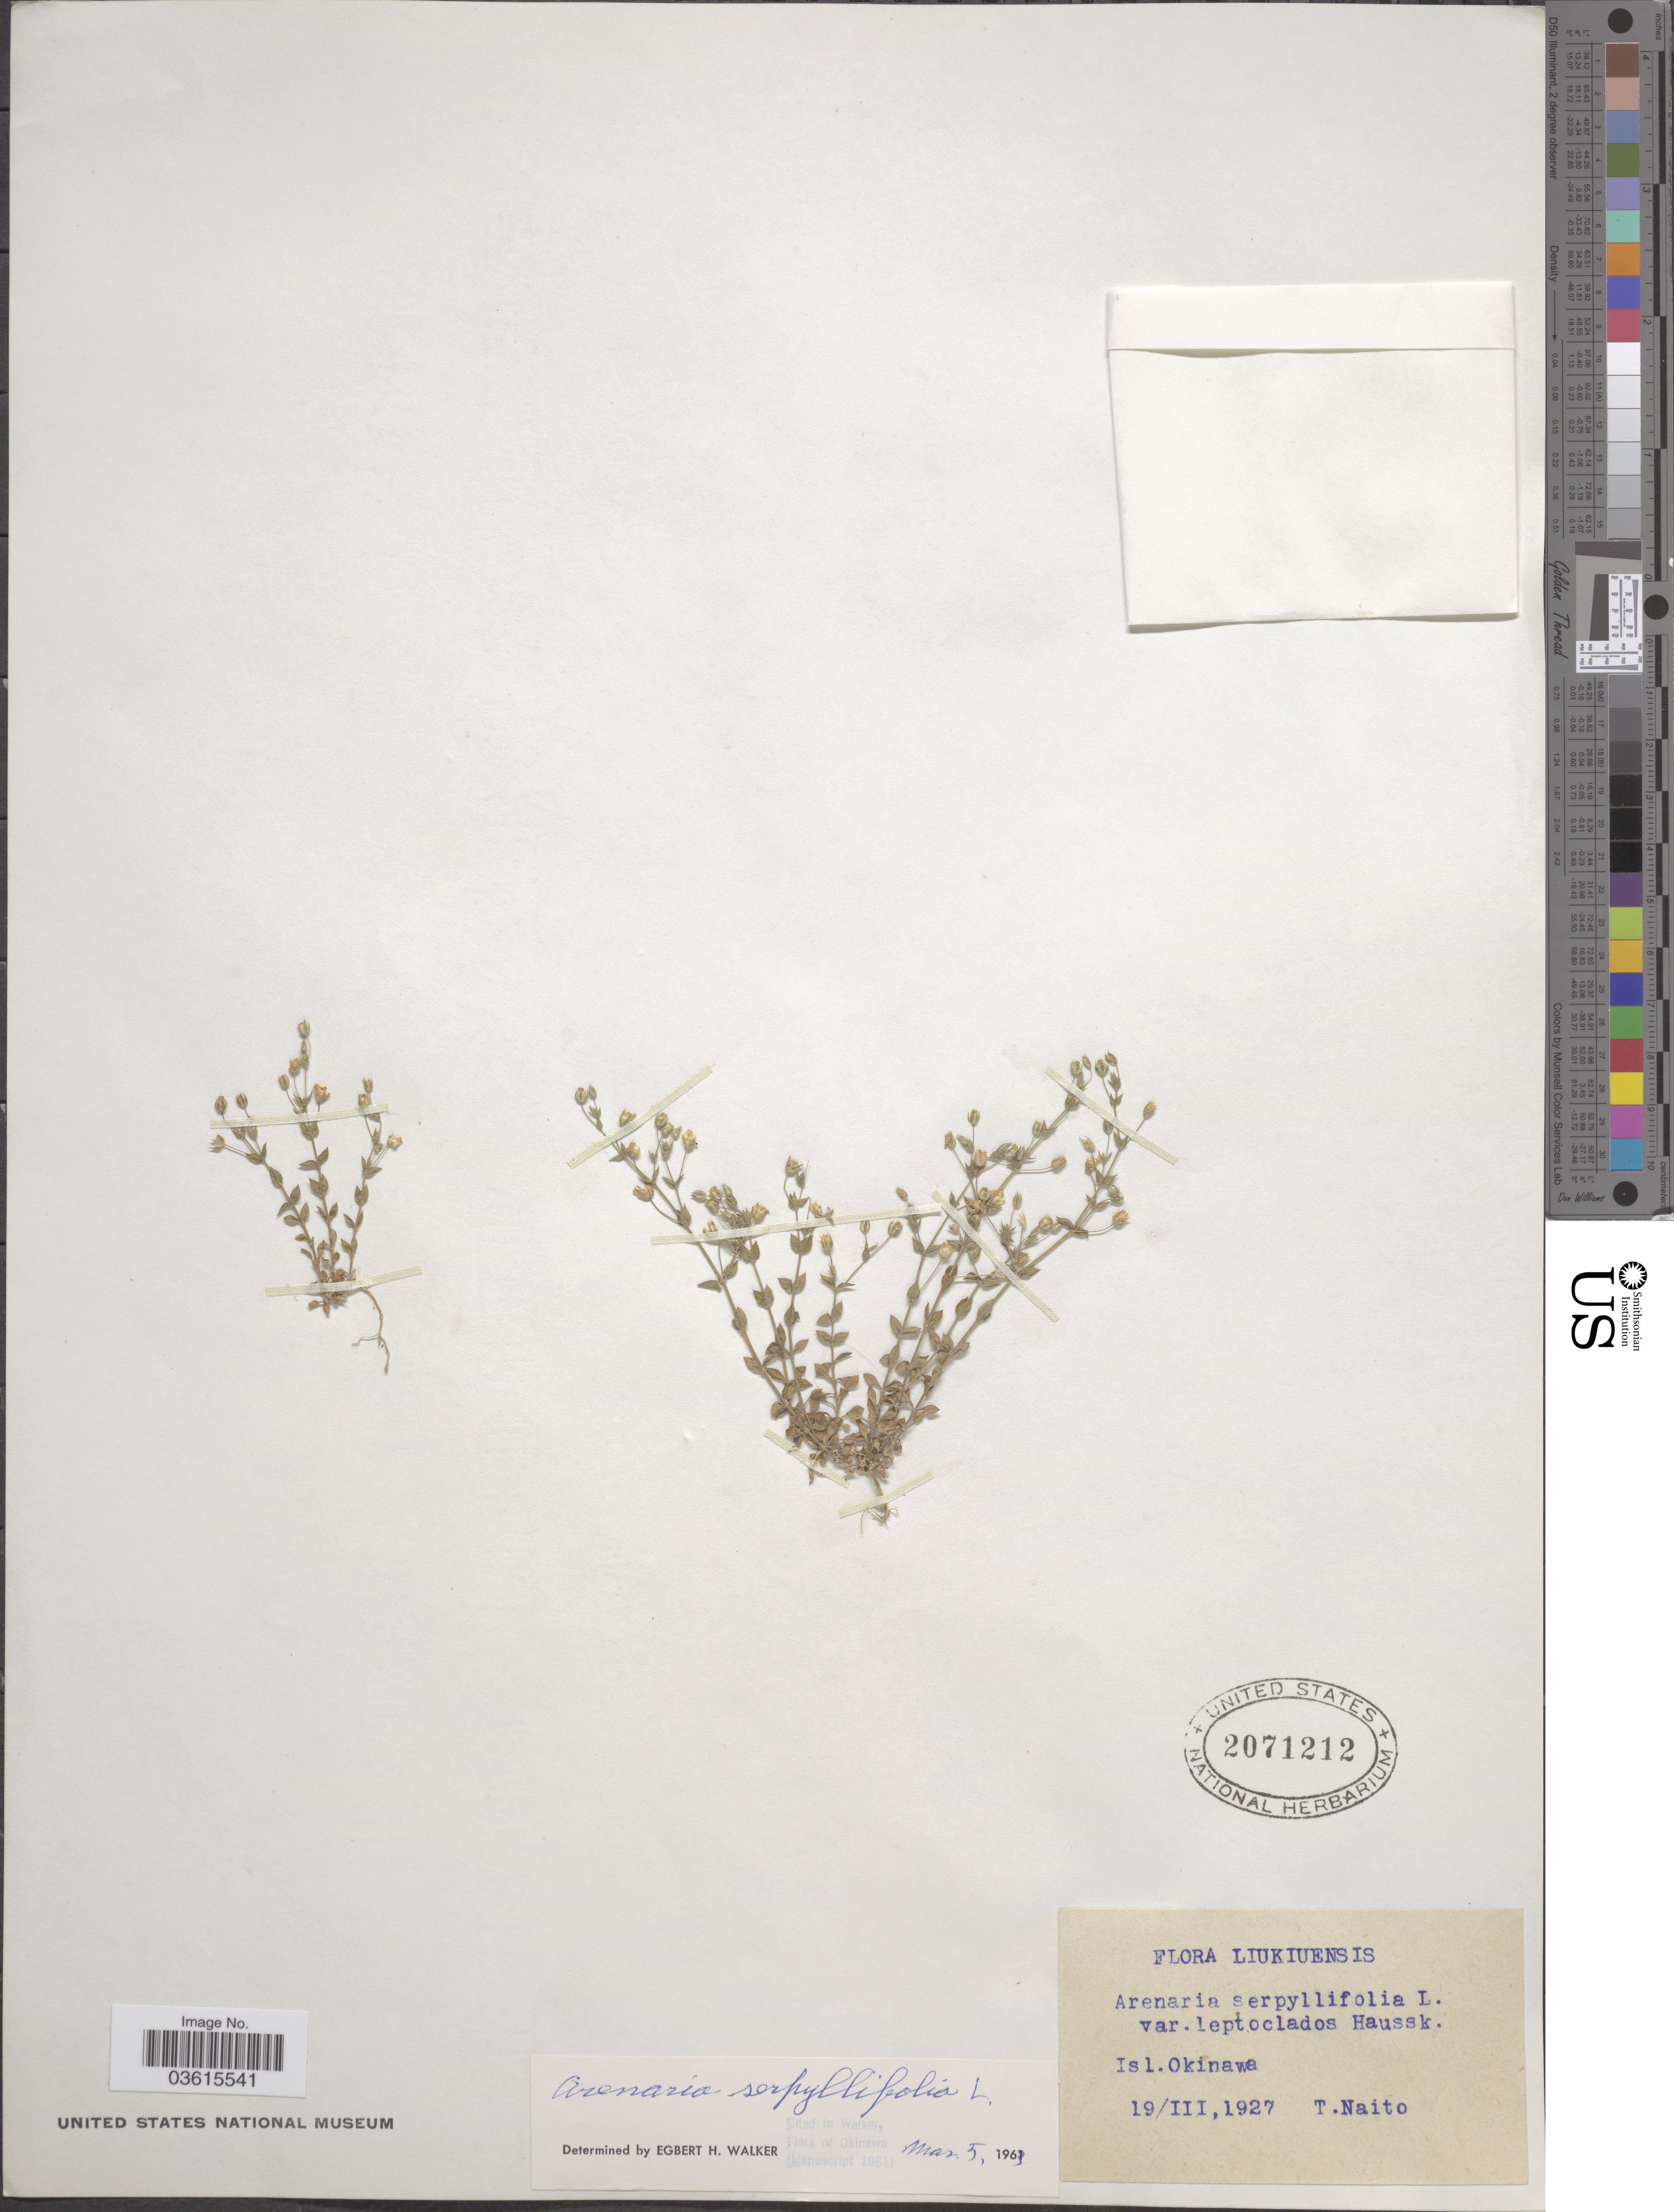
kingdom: Plantae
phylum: Tracheophyta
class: Magnoliopsida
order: Caryophyllales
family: Caryophyllaceae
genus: Arenaria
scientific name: Arenaria serpyllifolia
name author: L.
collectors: T. Naito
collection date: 1927-03-19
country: Japan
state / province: Okinawa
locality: Liukiuensis. Isl. Okinawa.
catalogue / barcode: US 2071212